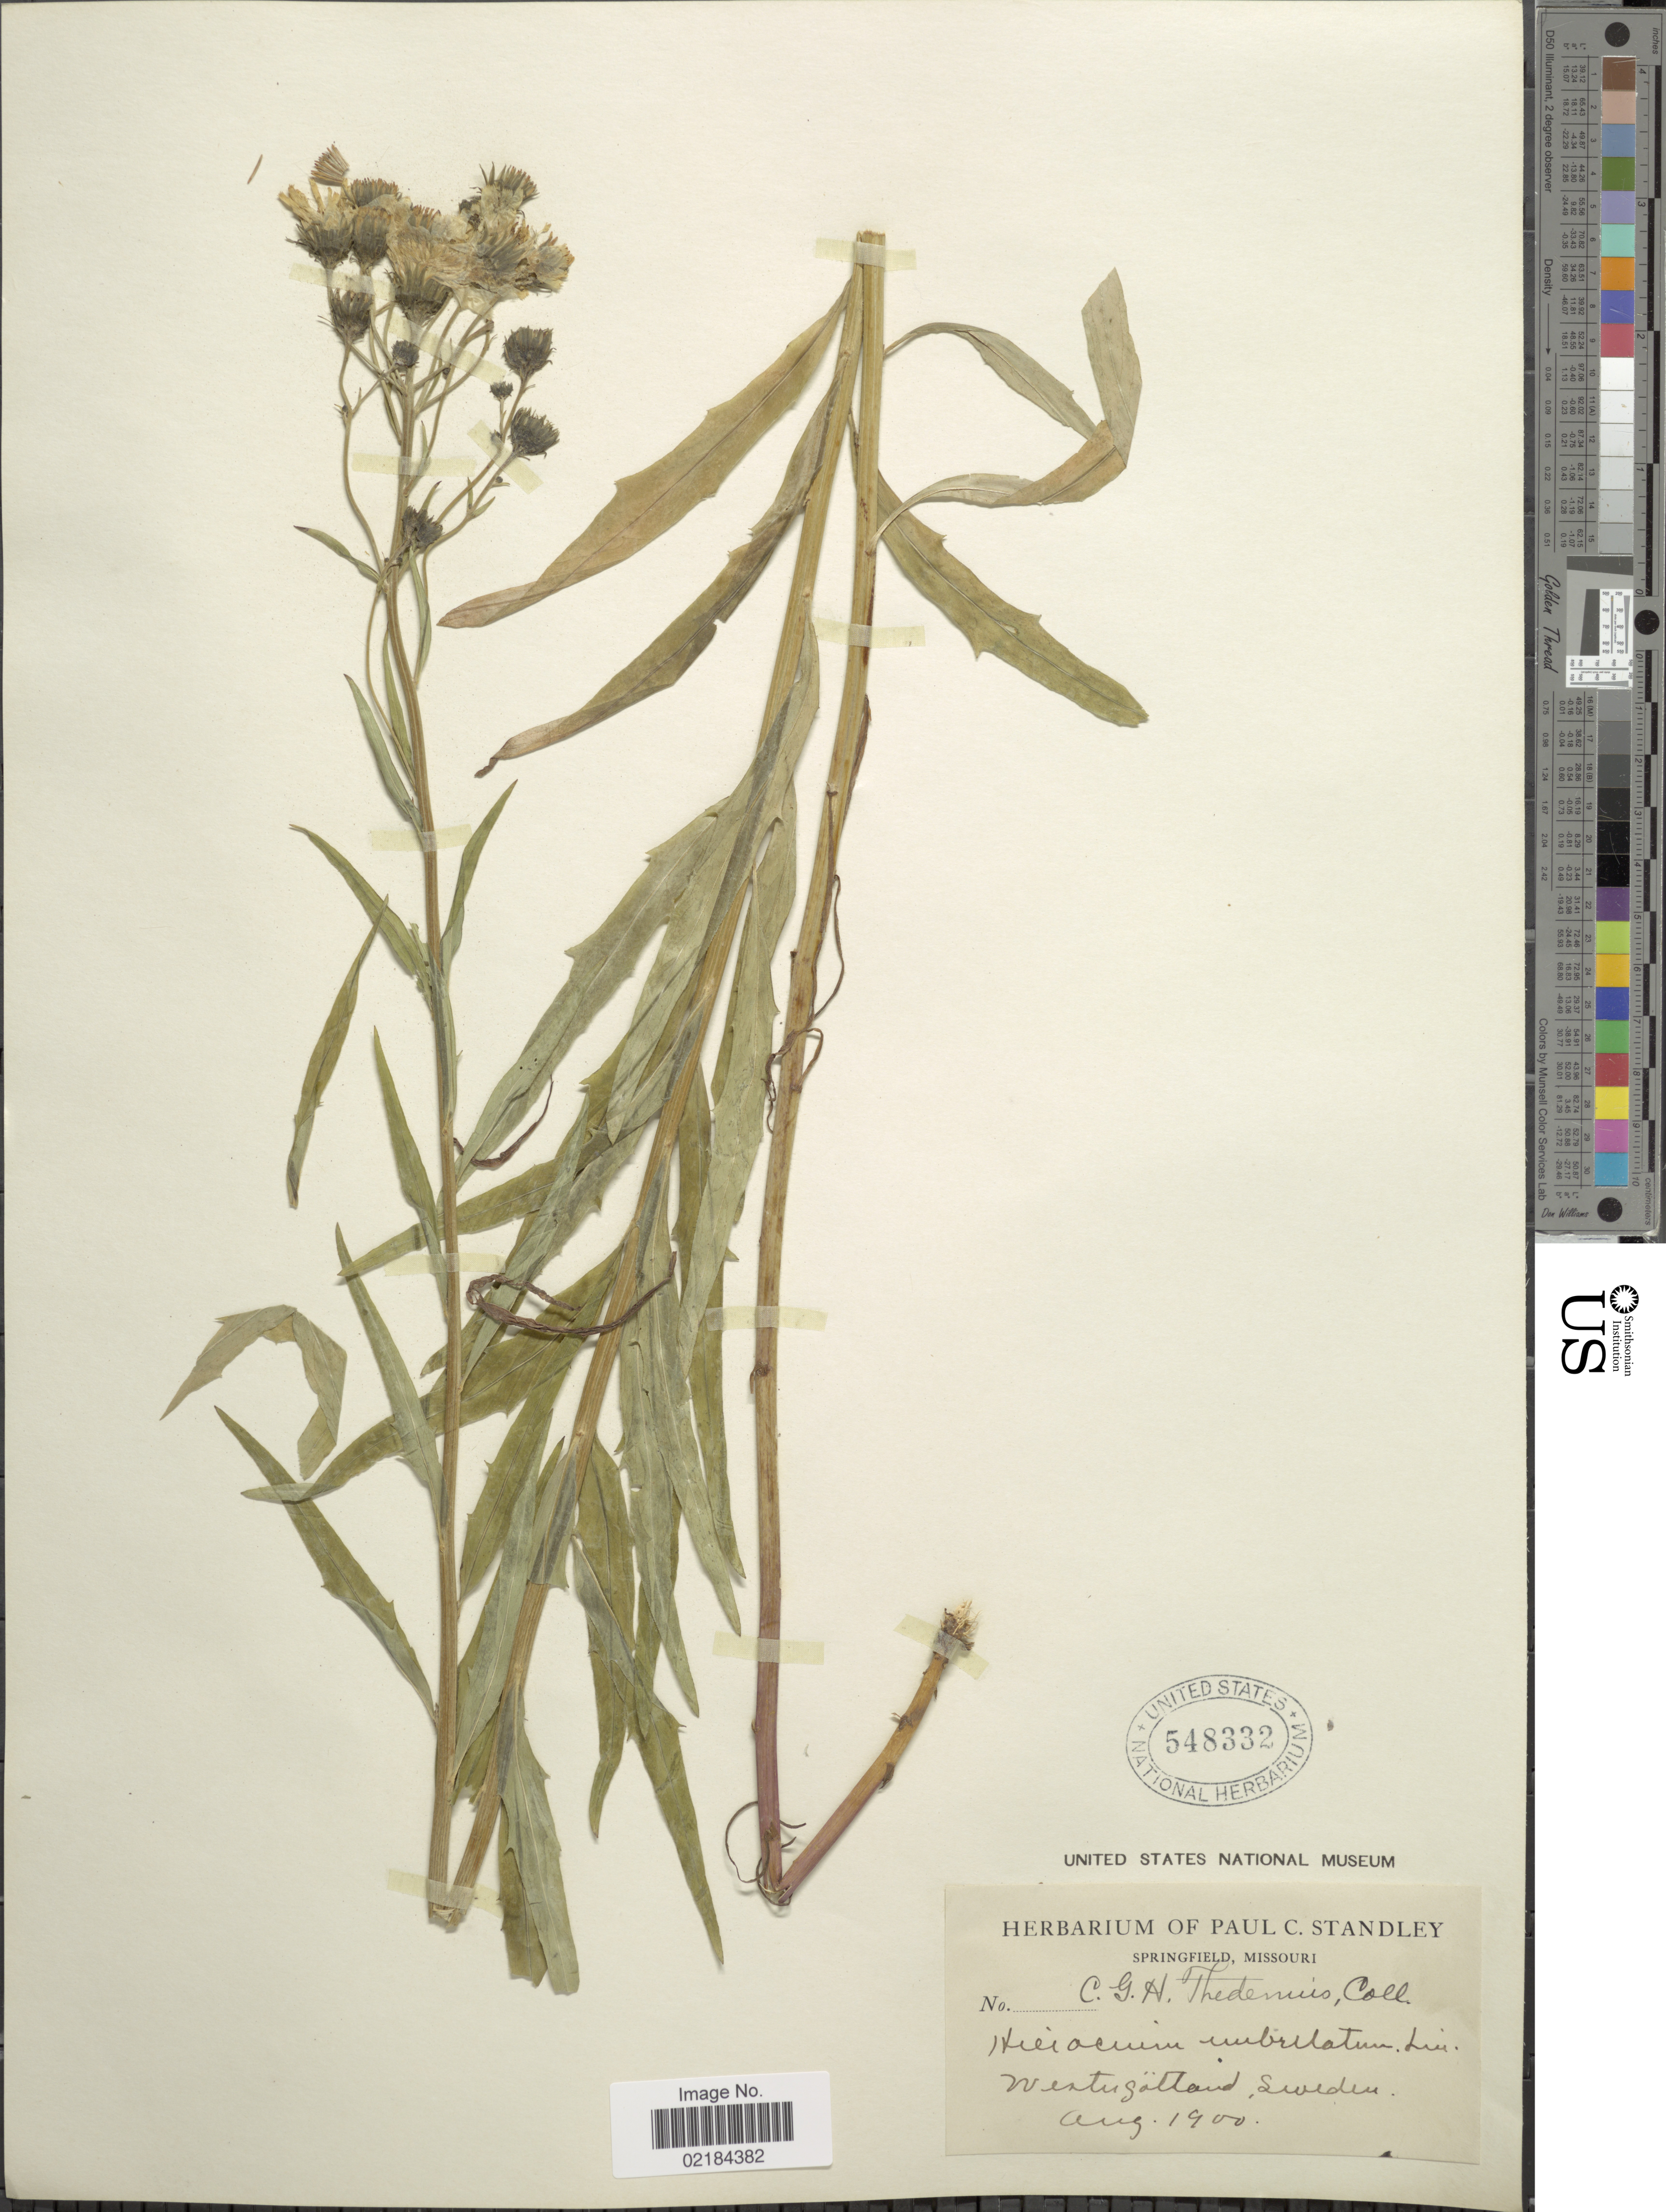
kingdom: Plantae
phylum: Tracheophyta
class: Magnoliopsida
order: Asterales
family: Asteraceae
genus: Hieracium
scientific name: Hieracium umbellatum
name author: L.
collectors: C. Thedenius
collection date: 1900-08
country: Sweden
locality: Westergotland.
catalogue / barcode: US 548332